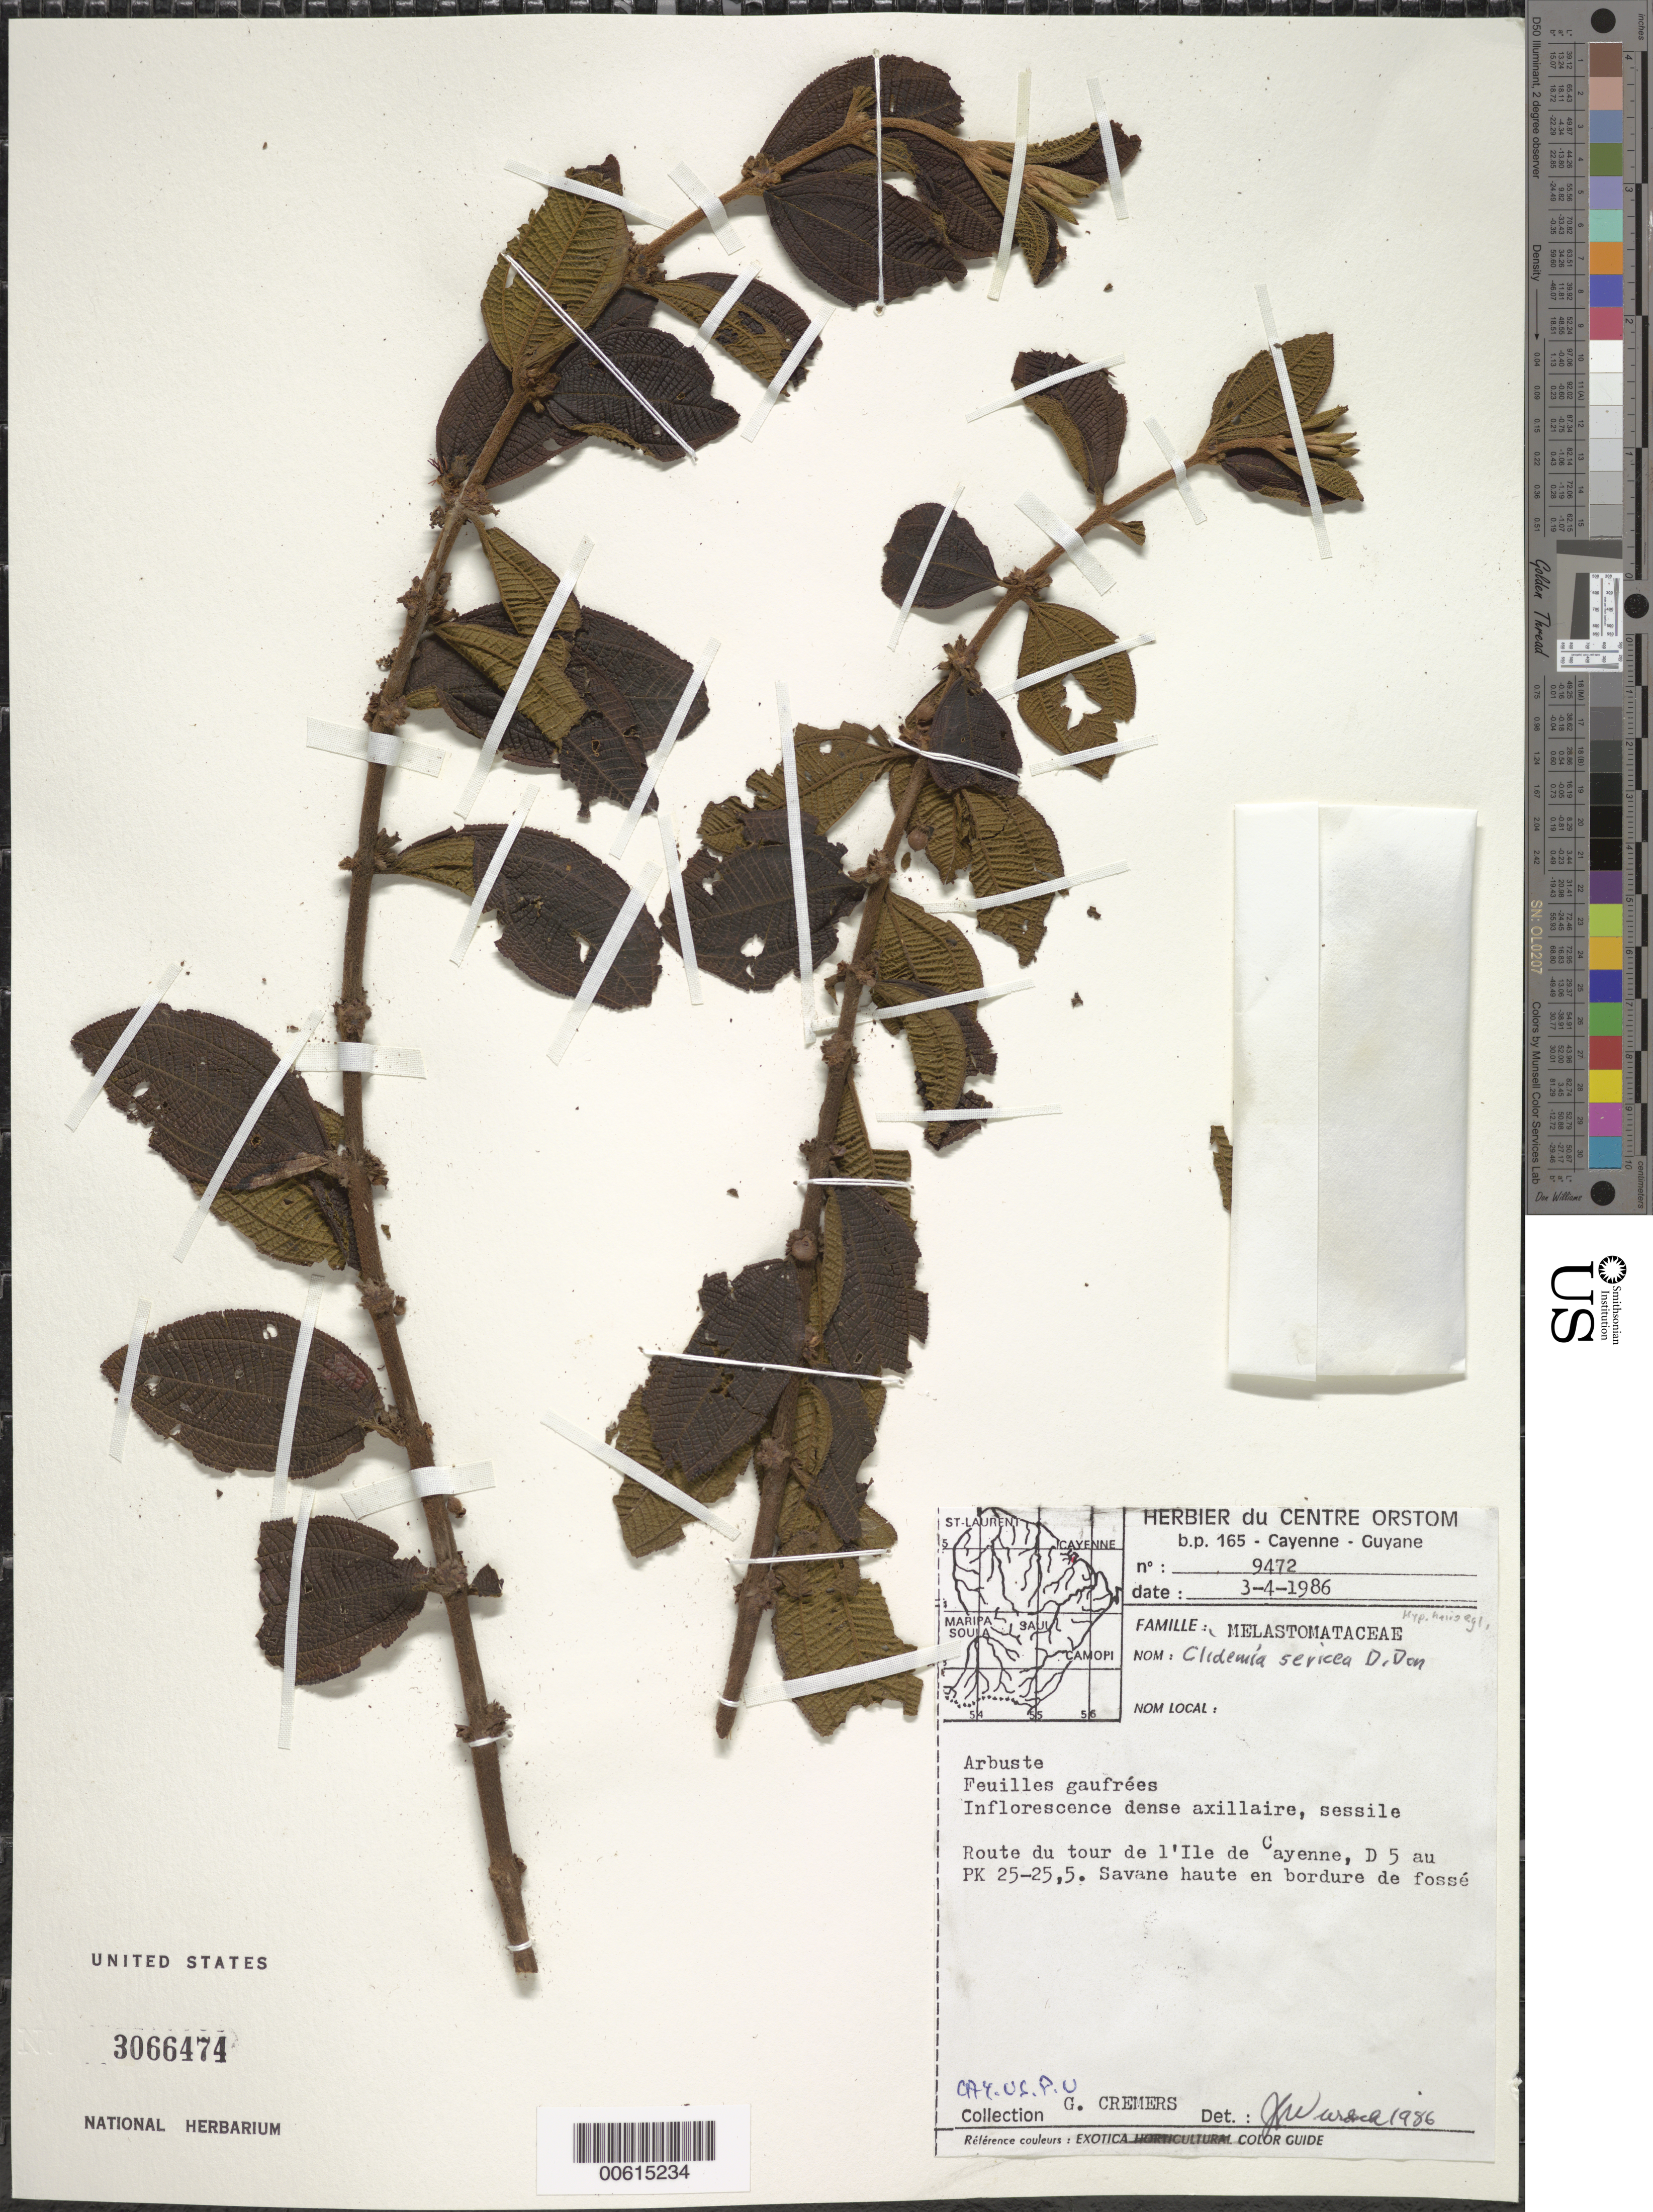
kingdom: Plantae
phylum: Tracheophyta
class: Magnoliopsida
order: Myrtales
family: Melastomataceae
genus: Clidemia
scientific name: Clidemia sericea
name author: D. Don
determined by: Wurdack, John J., (US), US (UNITED STATES)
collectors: G. Cremers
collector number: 9472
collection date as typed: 3-Apr-86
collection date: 1986-04-03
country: French Guiana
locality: Ile de Cayenne, route du Tour, D 5 au PK 25-25.5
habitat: Savane haute en bordure de fosse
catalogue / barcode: US 3066474